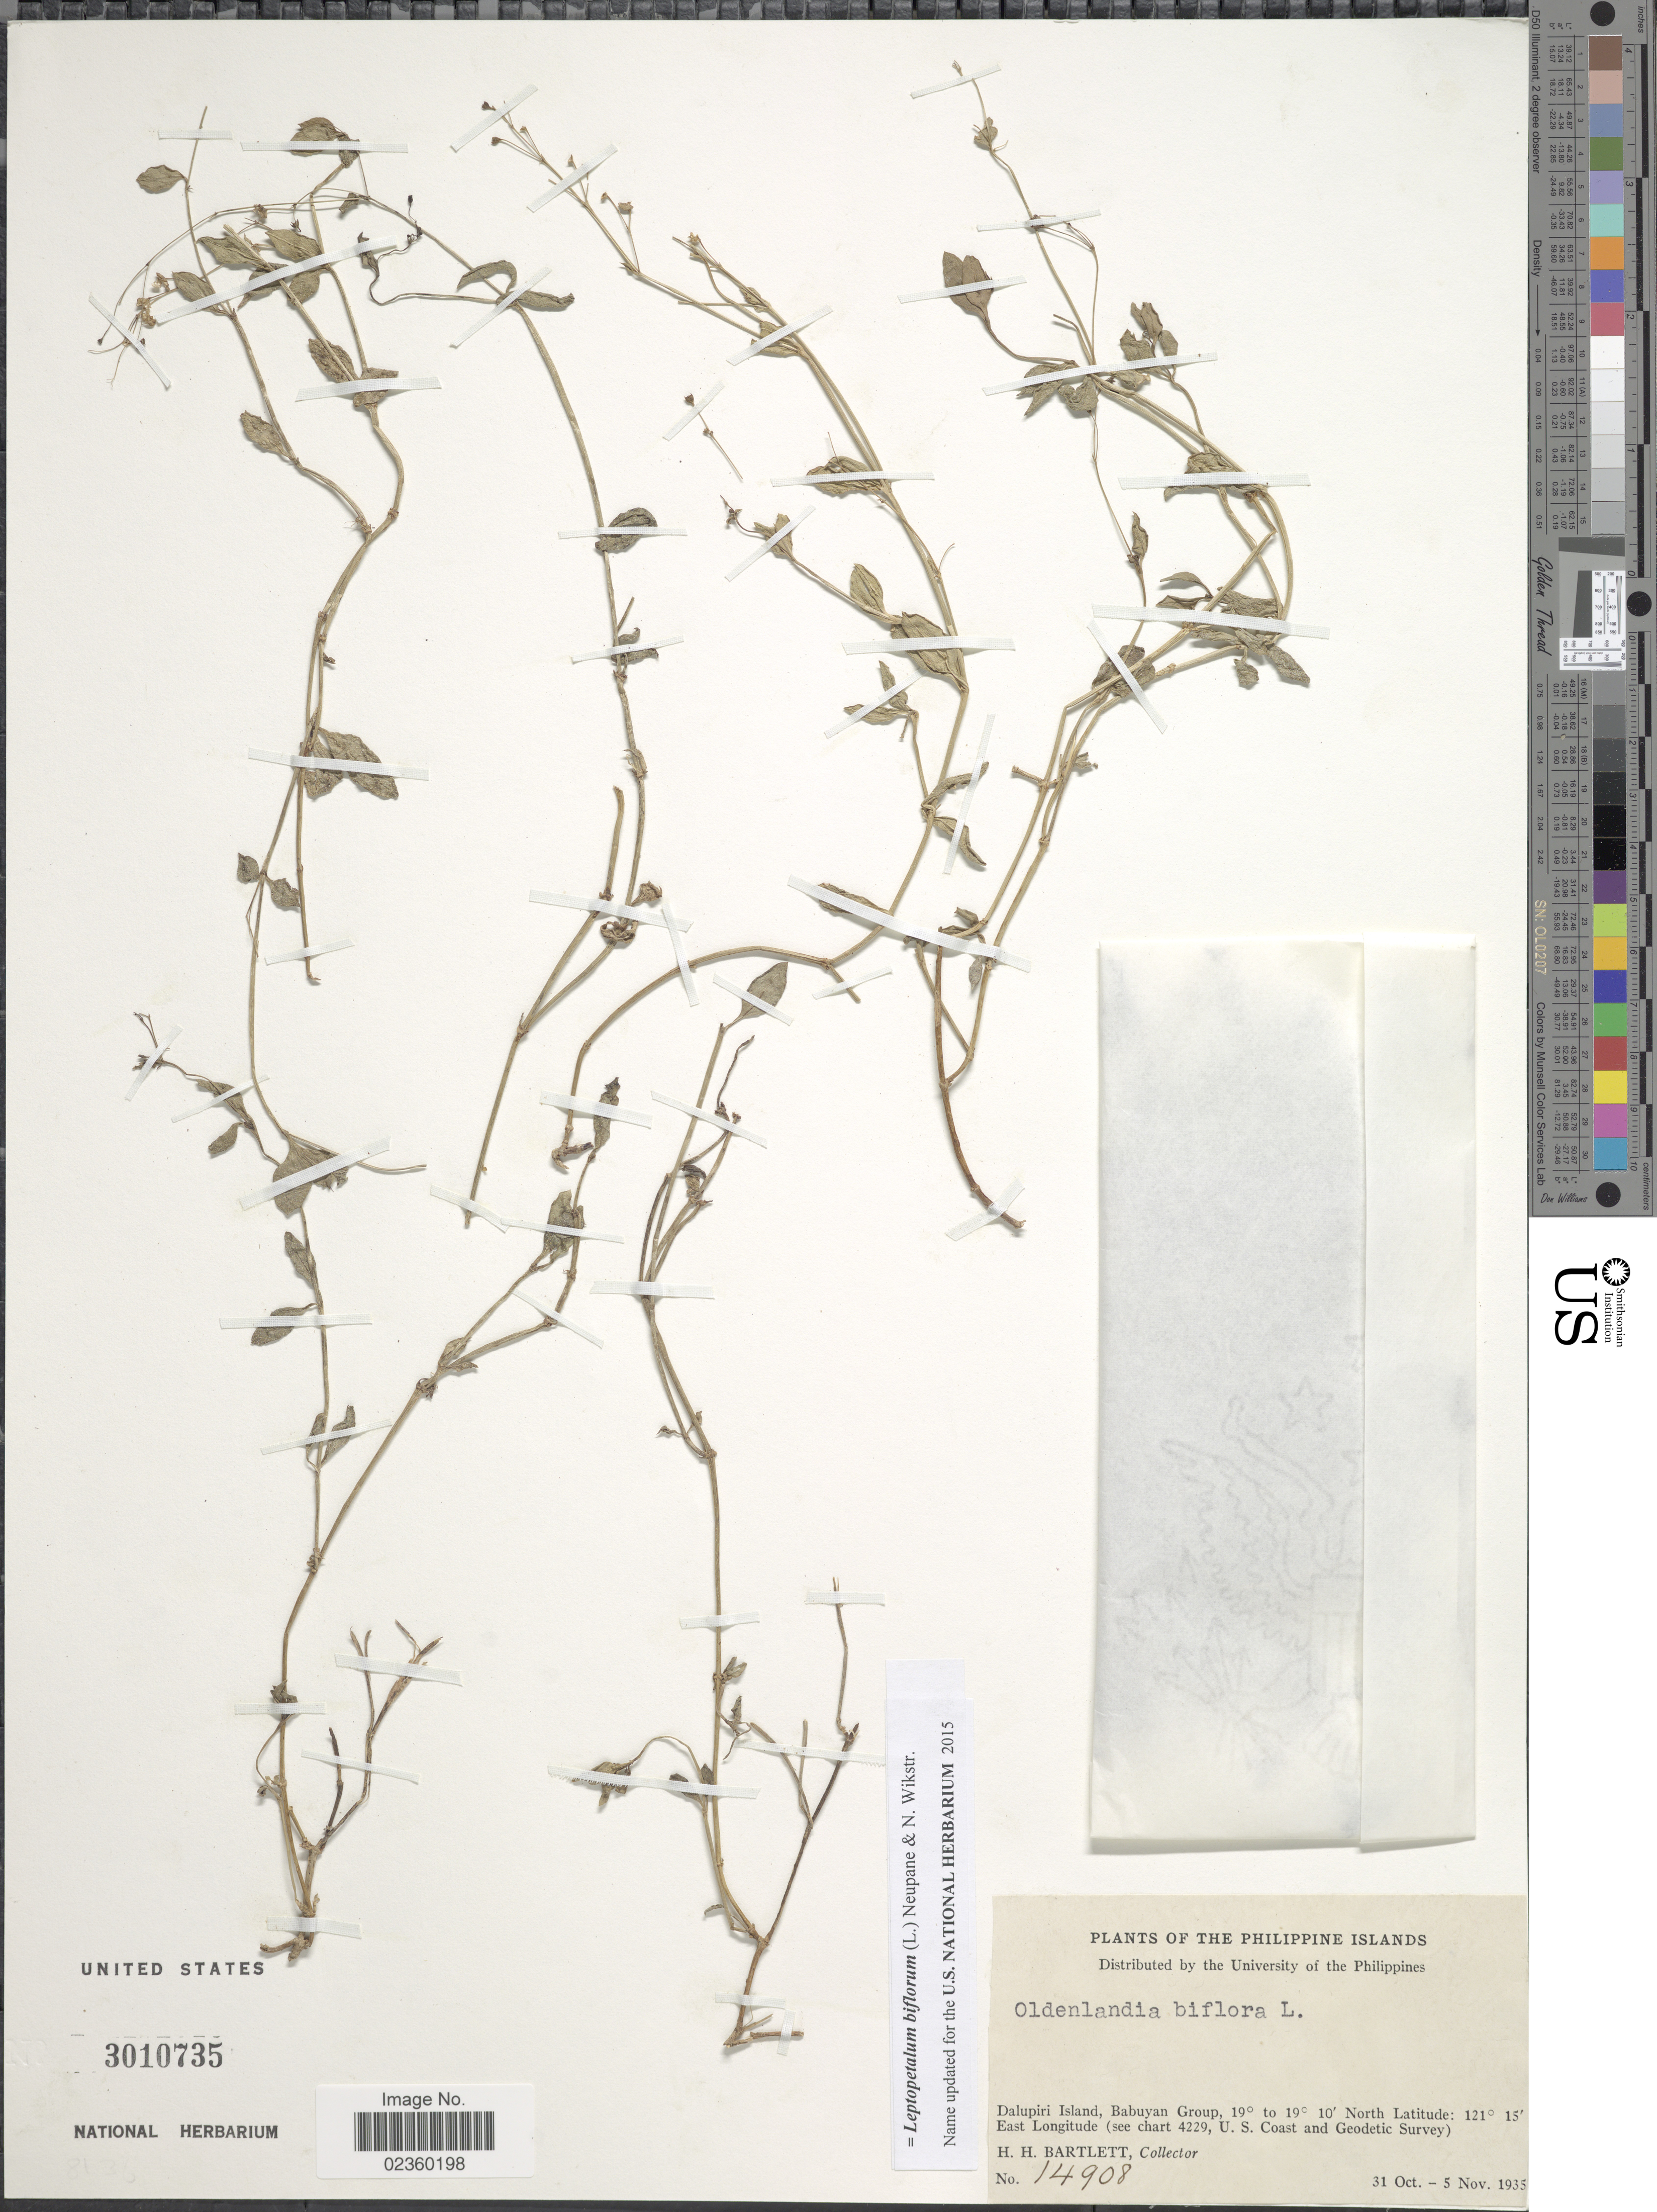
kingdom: Plantae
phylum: Tracheophyta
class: Magnoliopsida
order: Gentianales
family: Rubiaceae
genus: Leptopetalum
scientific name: Leptopetalum biflorum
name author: (L.) Neupane & N. Wikstr.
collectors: H. H. Bartlett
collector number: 14908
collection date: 1935-10-31/1935-11-05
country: Philippines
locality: The Philippine Islands, Dalupiri Island, Babuyan Group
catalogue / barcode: US 3010735